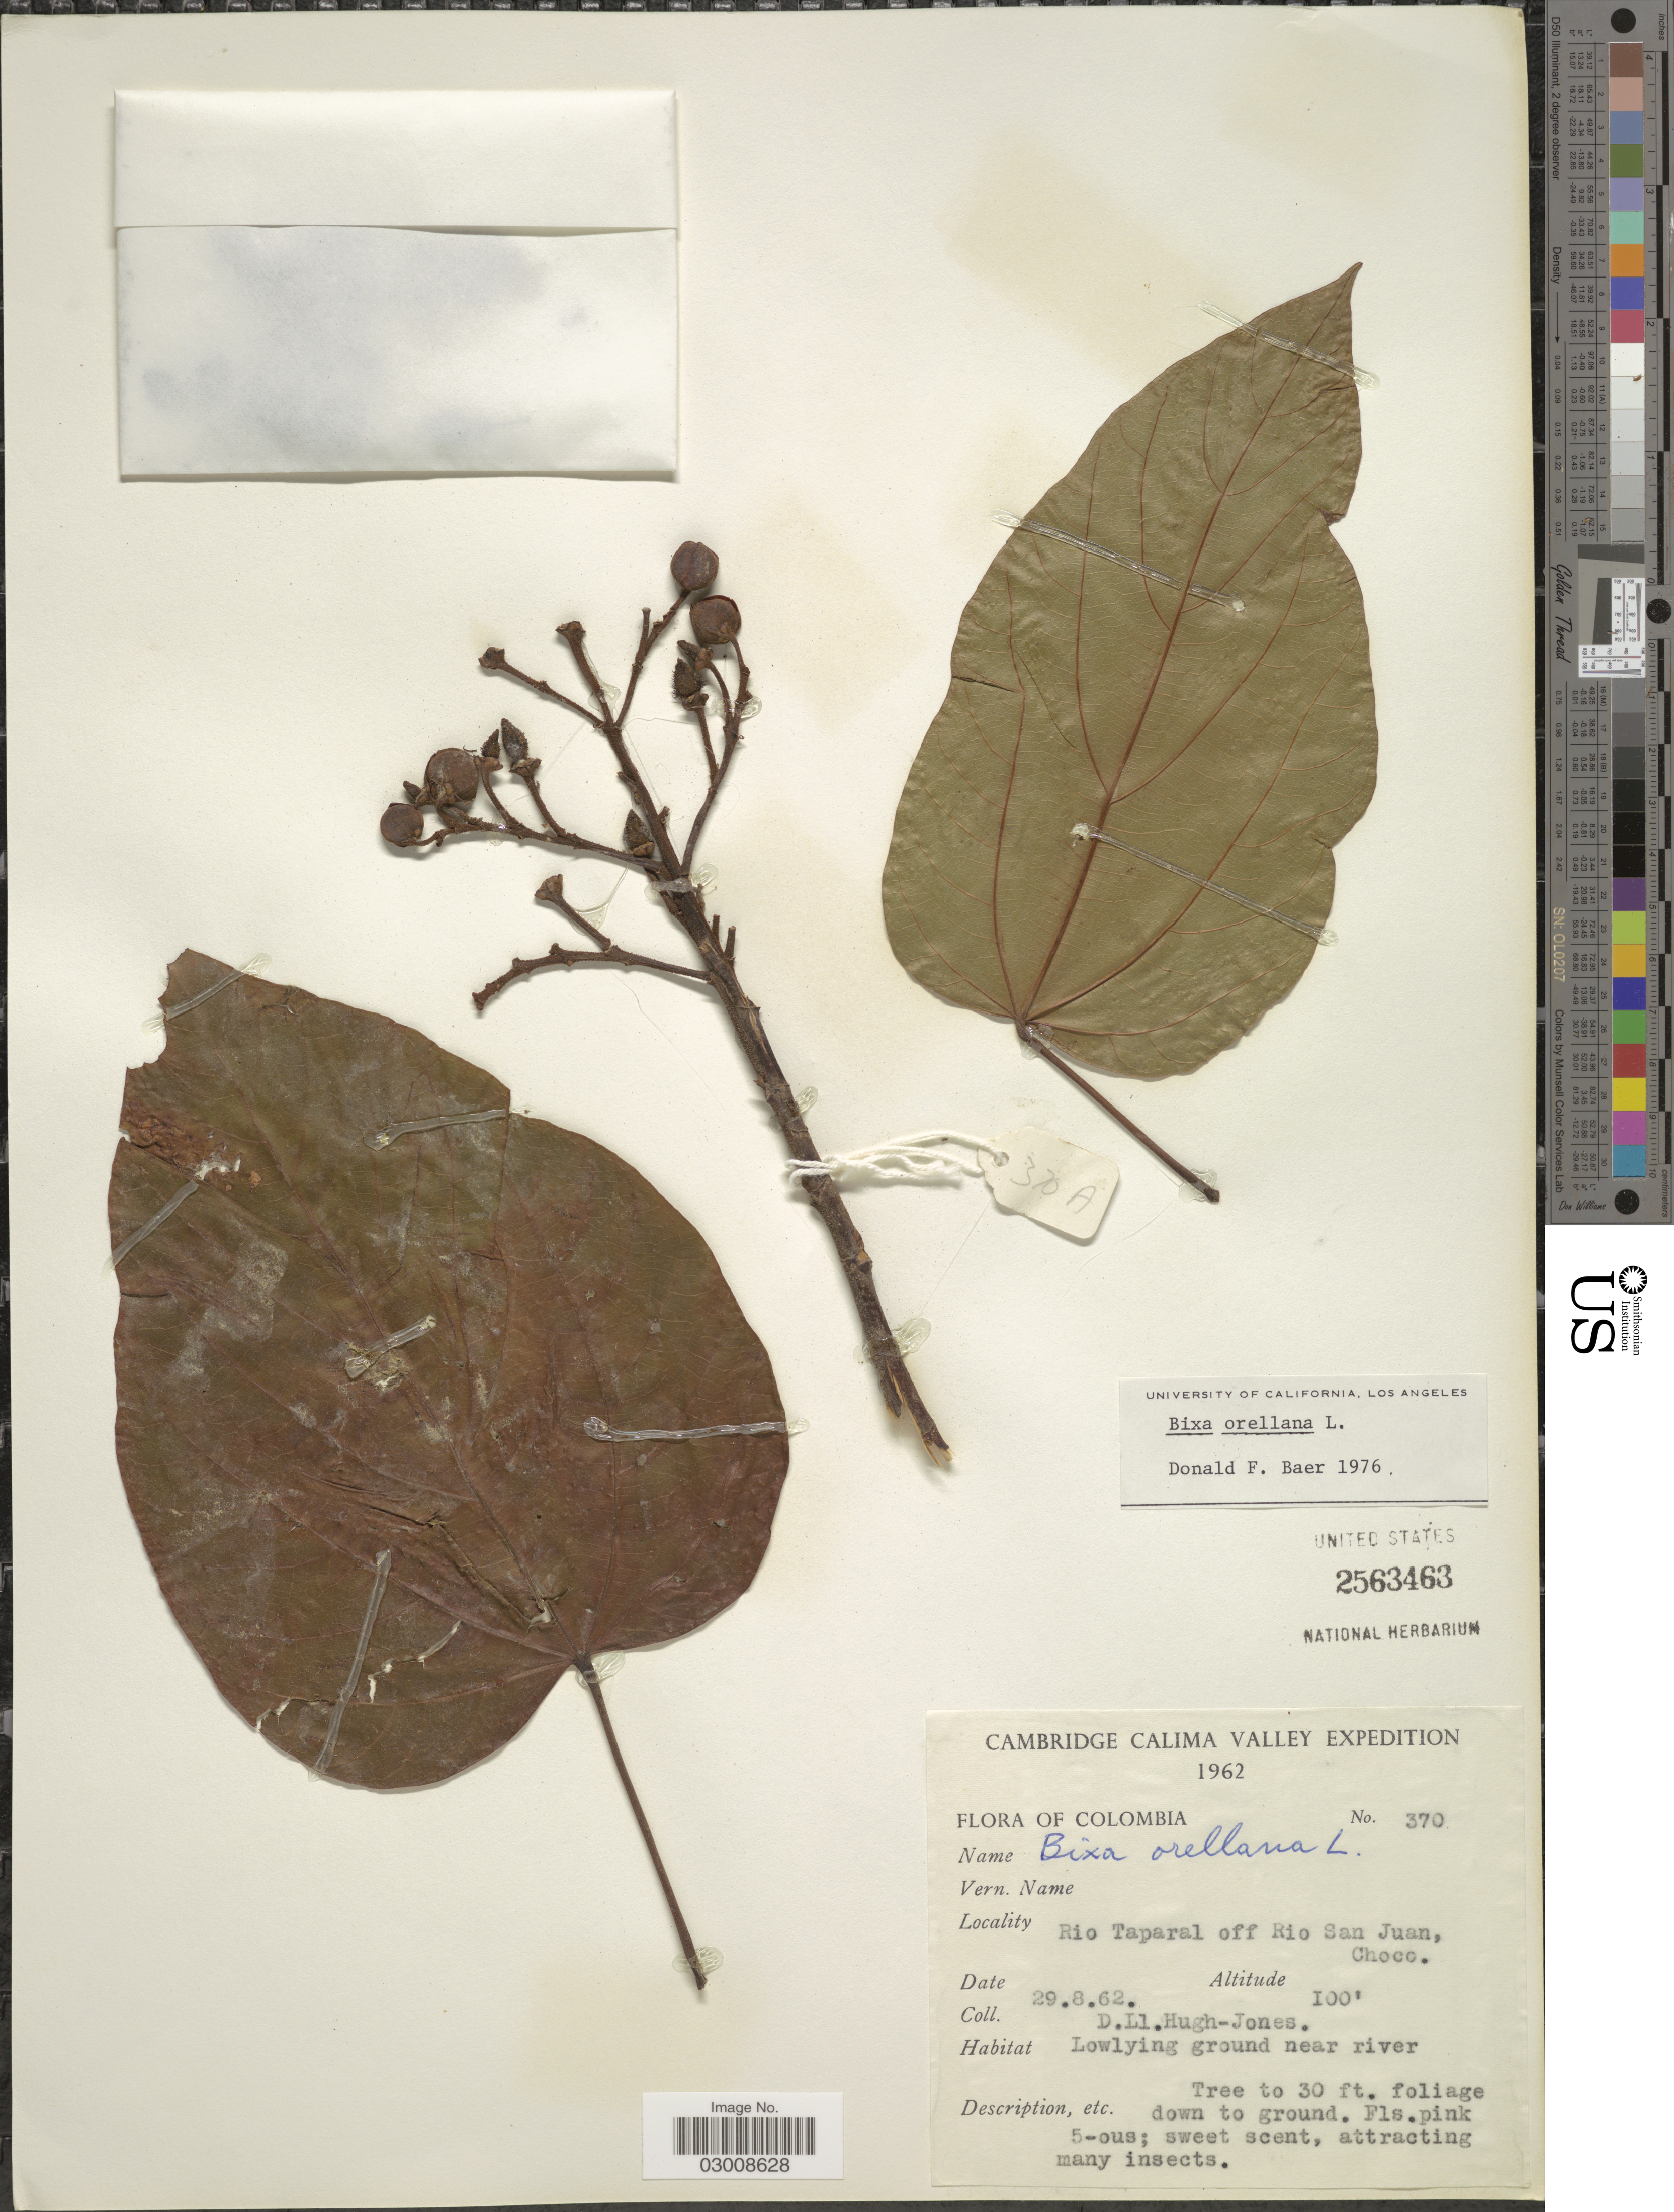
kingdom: Plantae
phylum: Tracheophyta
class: Magnoliopsida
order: Malvales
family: Bixaceae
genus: Bixa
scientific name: Bixa orellana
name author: L.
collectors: D. Hugh-Jones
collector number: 370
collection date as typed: Transcribed d/m/y: 29/8/62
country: Colombia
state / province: Chocó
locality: Cambridge Calima Valley, Rio Taparal off Rio San Juan, Choco.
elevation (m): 30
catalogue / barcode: US 2563463